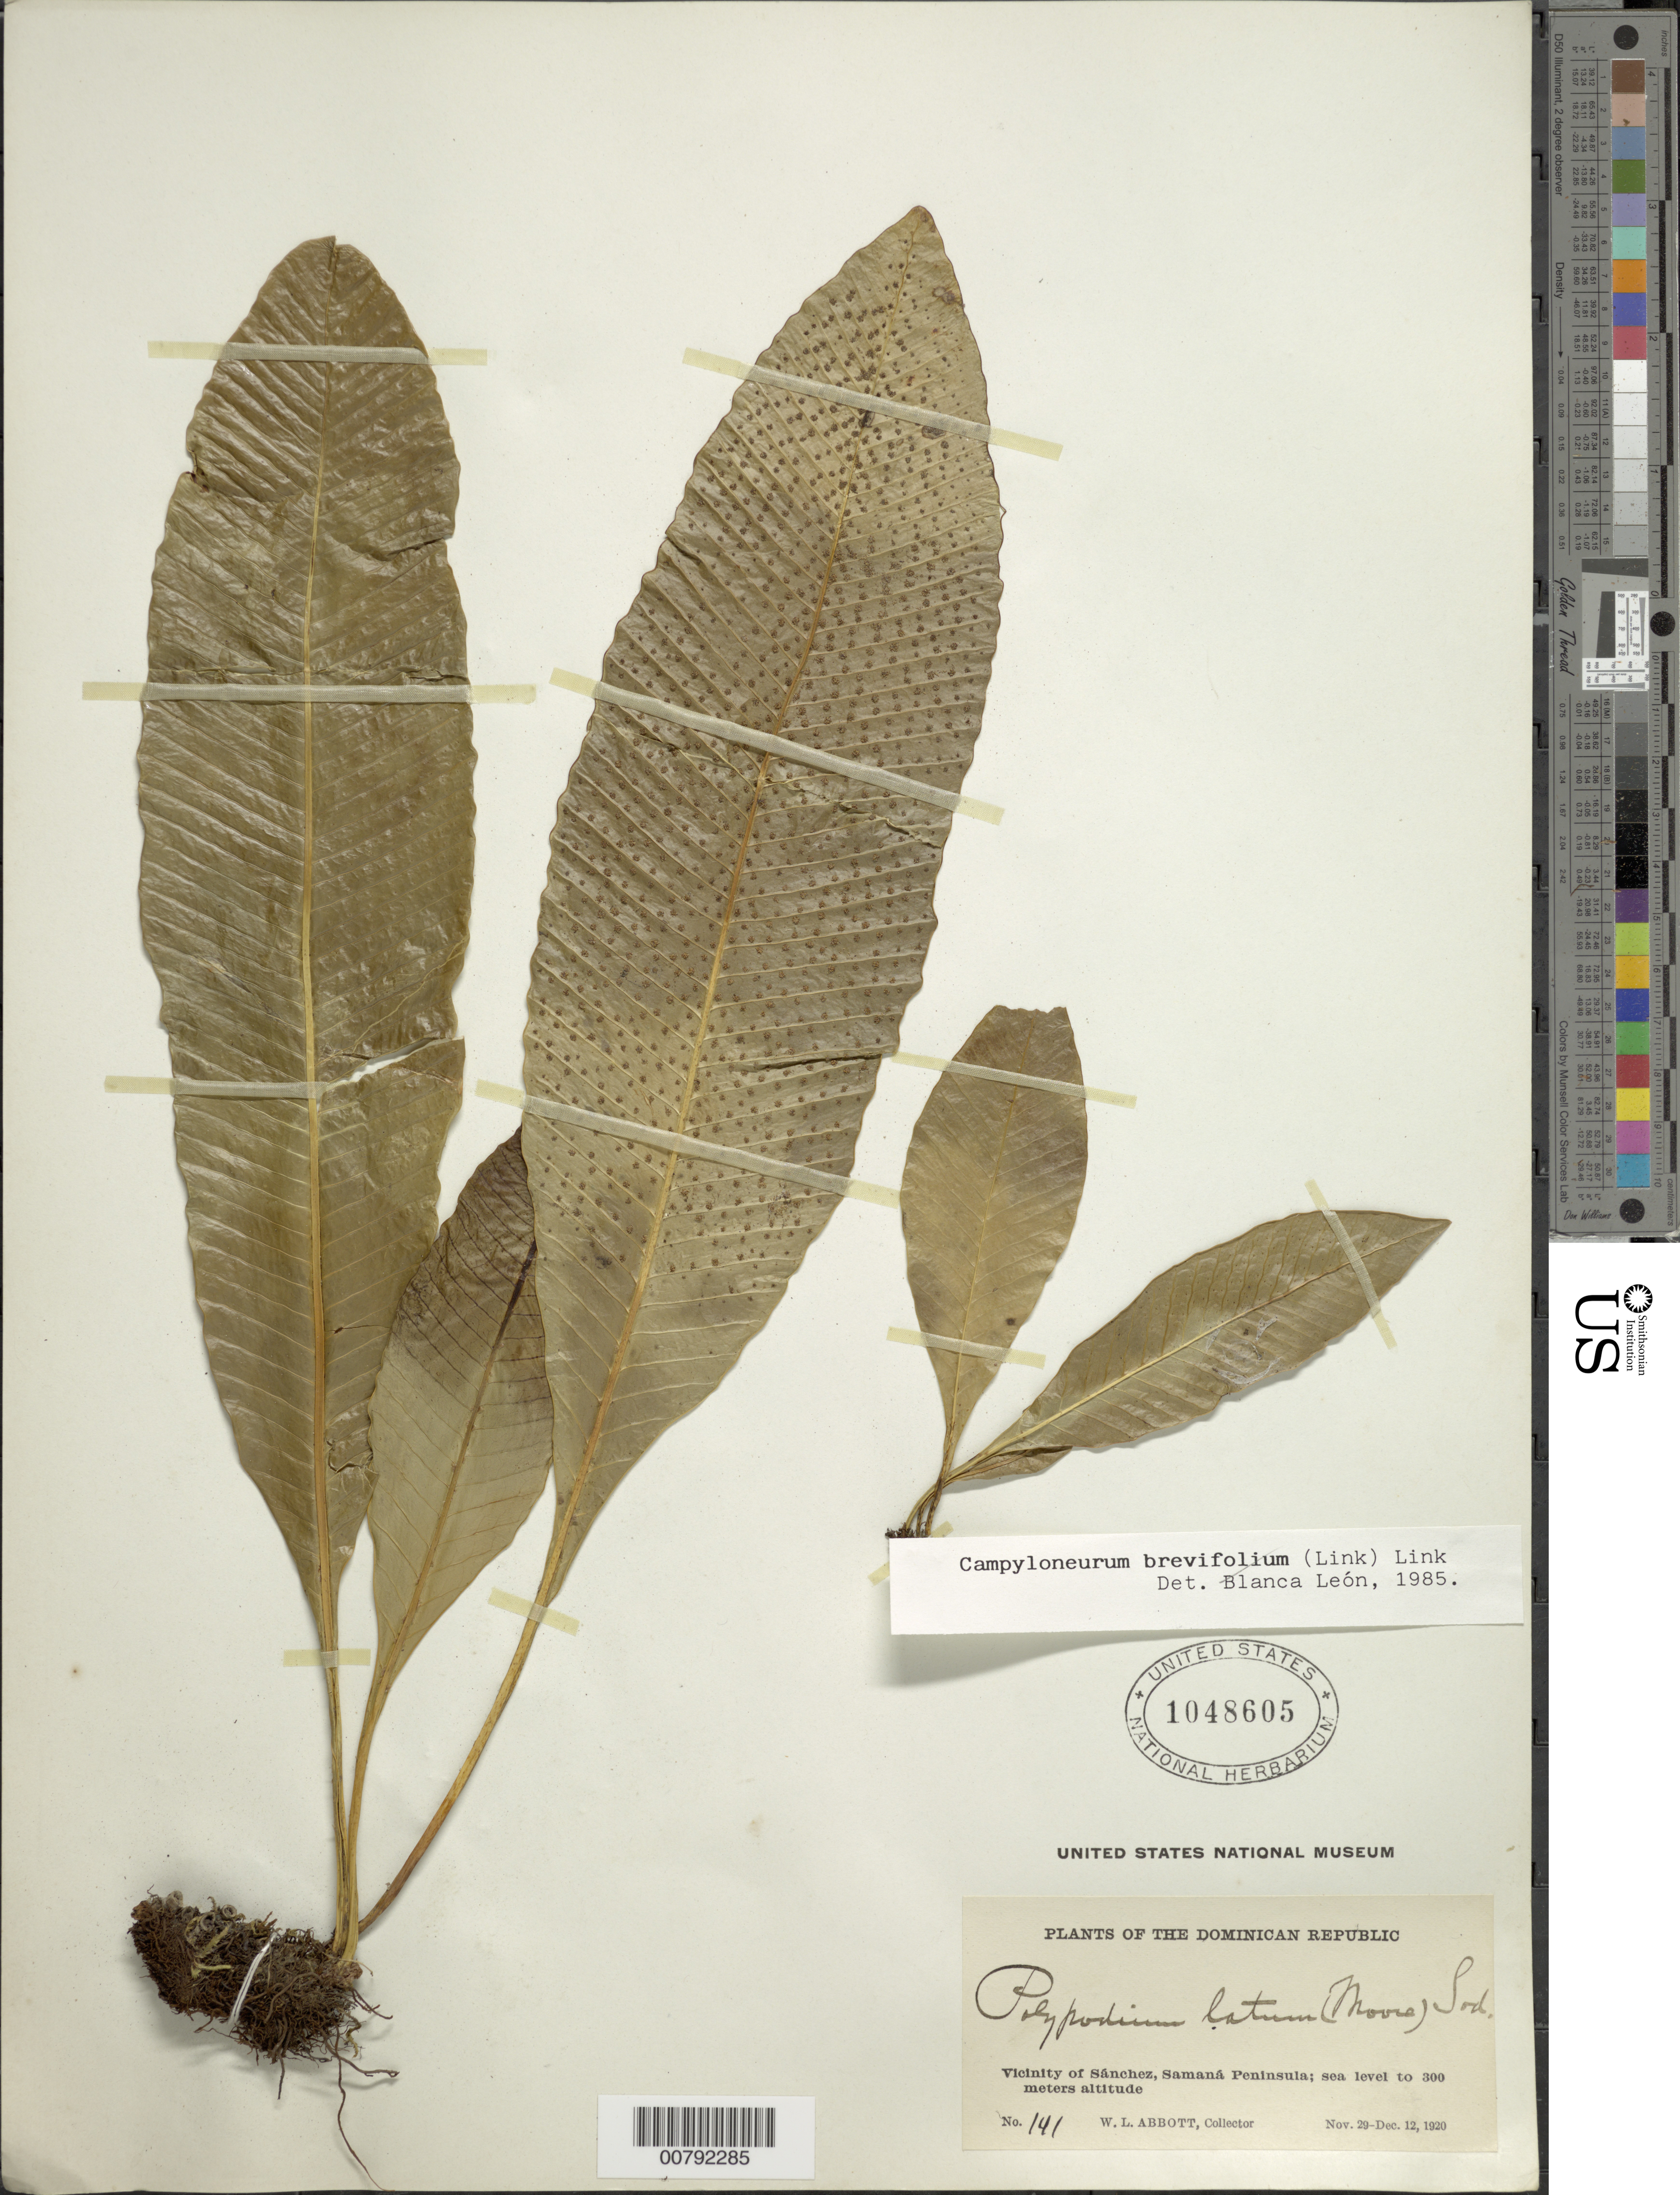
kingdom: Plantae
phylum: Tracheophyta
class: Polypodiopsida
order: Polypodiales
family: Polypodiaceae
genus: Campyloneurum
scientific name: Campyloneurum phyllitidis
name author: (L.) C. Presl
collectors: W. L. Abbott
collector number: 141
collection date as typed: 29 Dec 1920 12 Dec 1920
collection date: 1920-12-12/1920-12-29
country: Dominican Republic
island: Hispaniola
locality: Sánchez vicinity; Samaná Peninsula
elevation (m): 0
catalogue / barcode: US 1048605